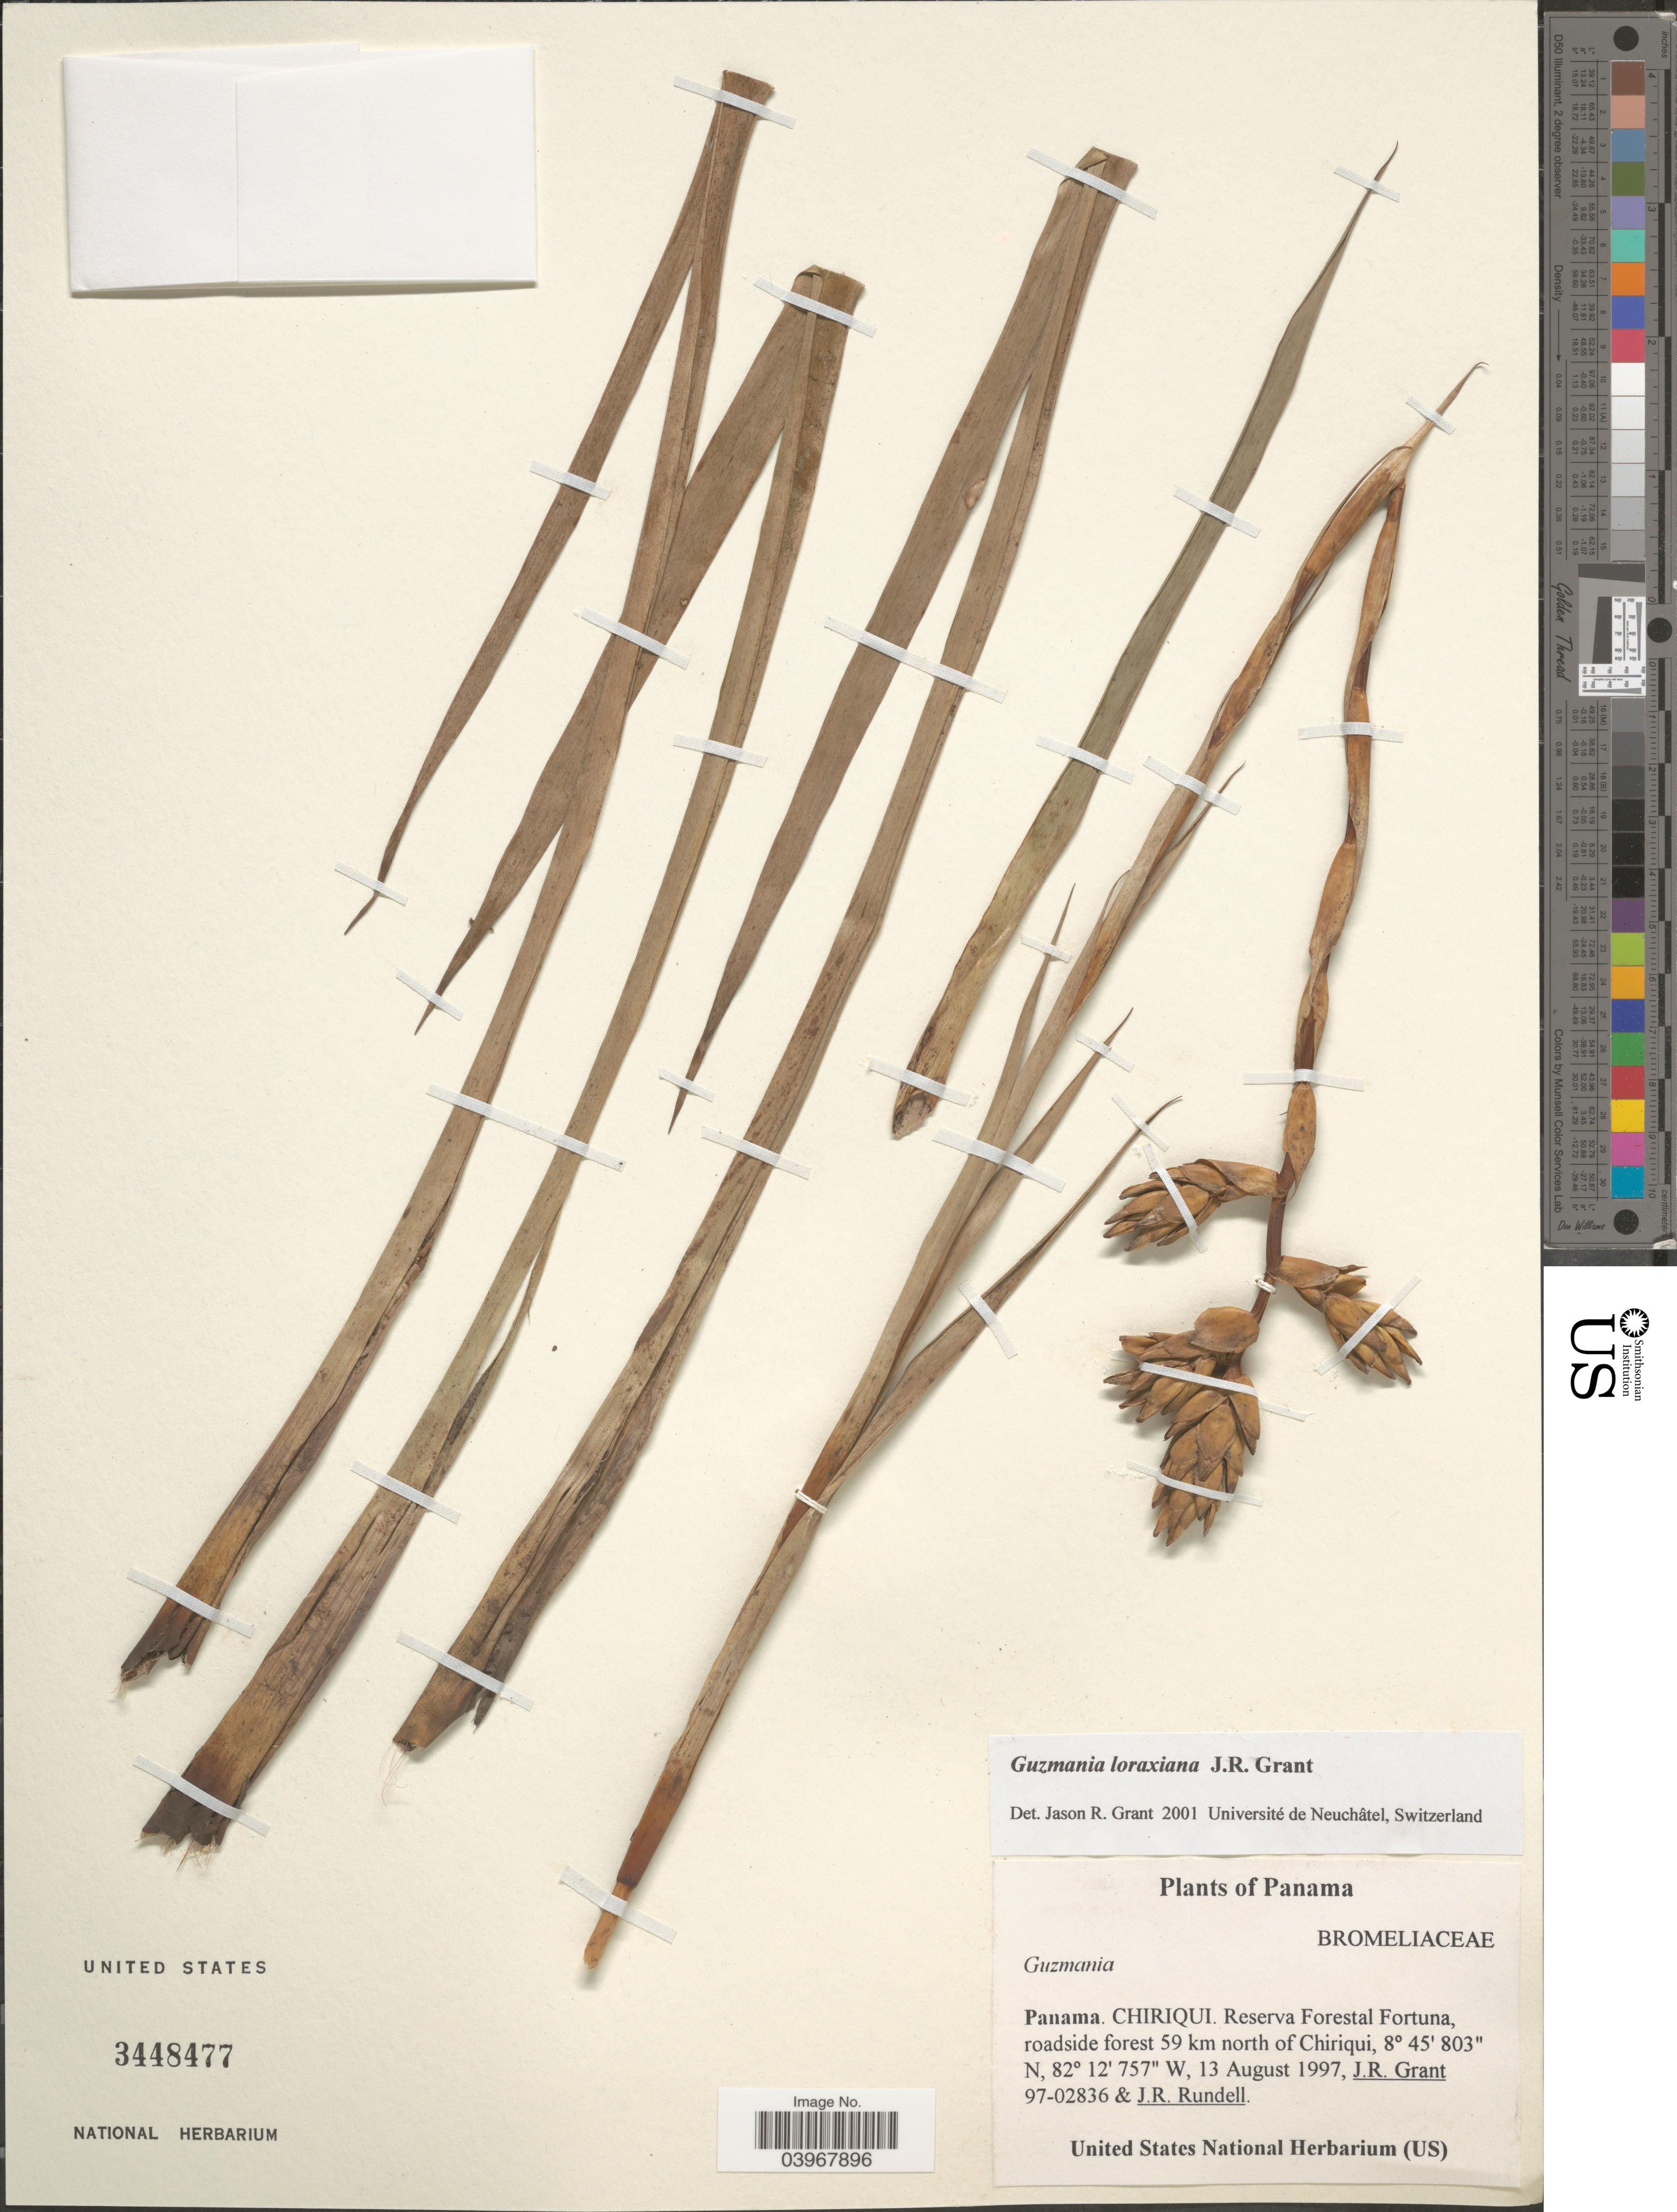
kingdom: Plantae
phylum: Tracheophyta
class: Liliopsida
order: Poales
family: Bromeliaceae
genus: Guzmania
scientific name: Guzmania loraxiana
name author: J.R. Grant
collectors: J. Grant & J. R. Rundell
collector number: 97-02836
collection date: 1997-08-13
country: Panama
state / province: Chiriqui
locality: Reserva Forestal Fortuna, roadside forest 59 km north of Chiriqui.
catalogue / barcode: US 3448477